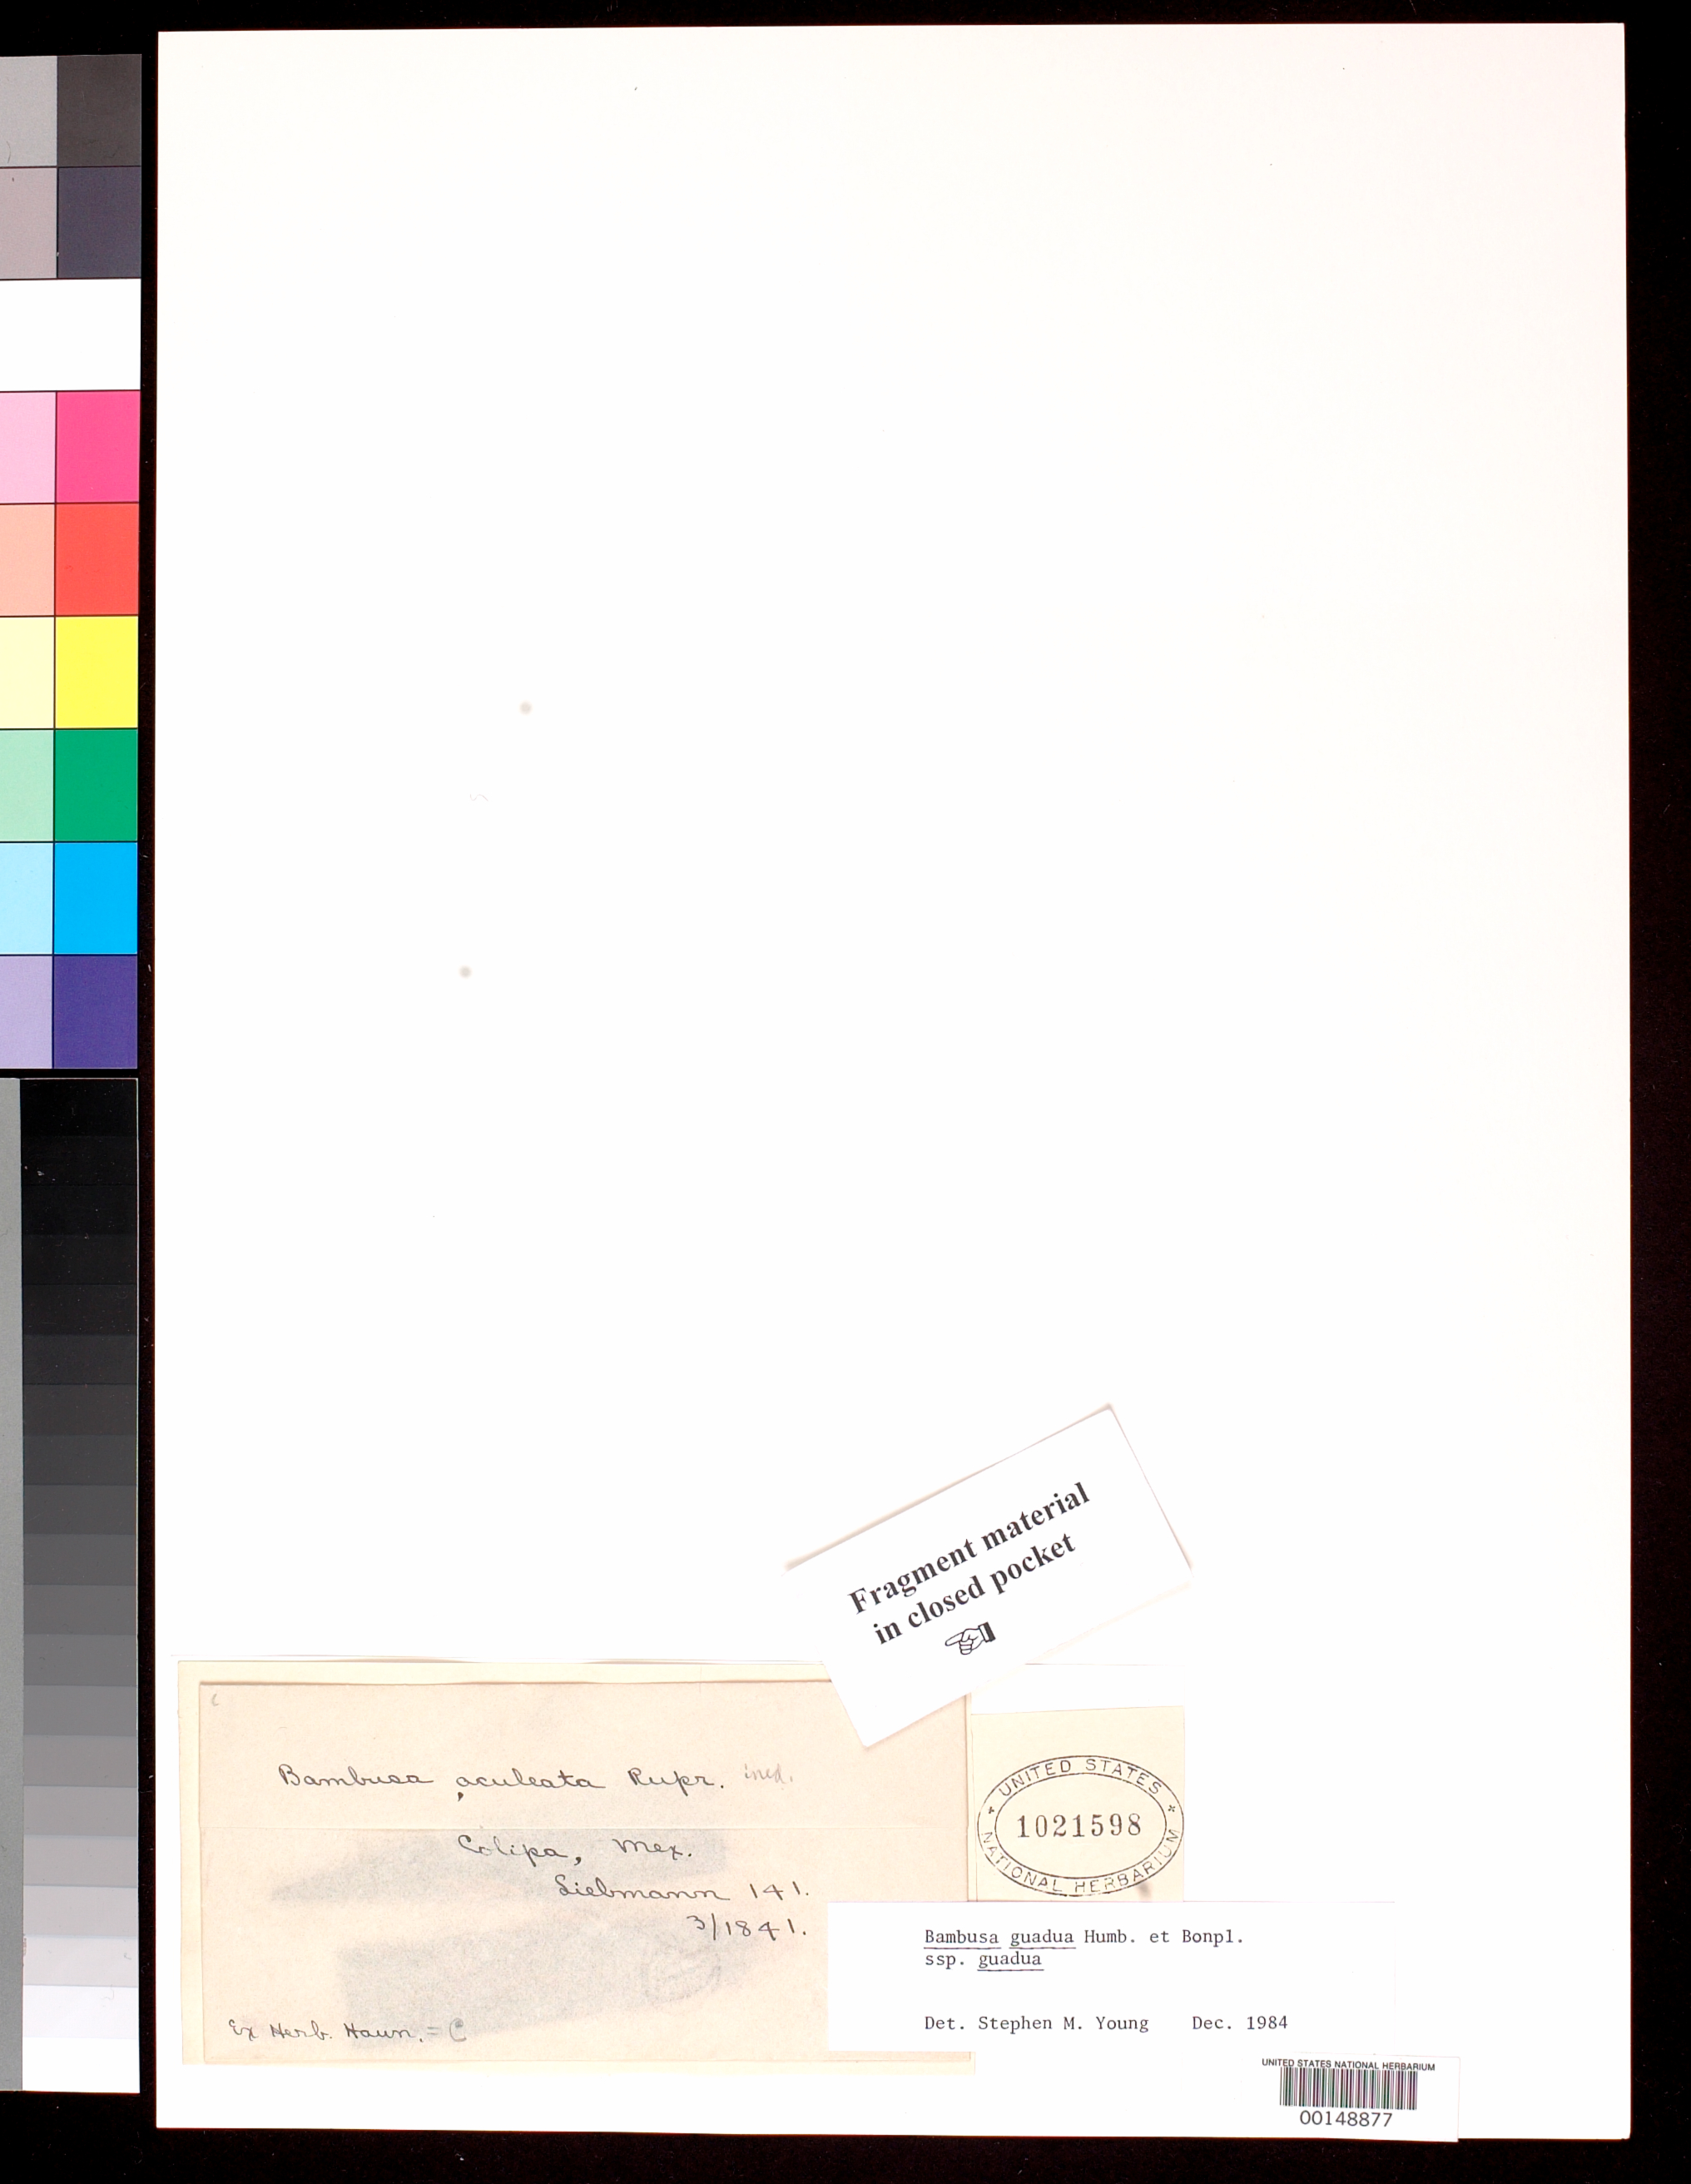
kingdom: Plantae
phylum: Tracheophyta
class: Liliopsida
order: Poales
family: Poaceae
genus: Guadua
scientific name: Guadua aculeata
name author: Rupr. ex E. Fourn.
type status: Syntype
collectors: F. M. Liebmann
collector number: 141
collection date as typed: Mar 1841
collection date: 1841-03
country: Mexico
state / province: Veracruz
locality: Colipa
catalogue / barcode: US 1021598